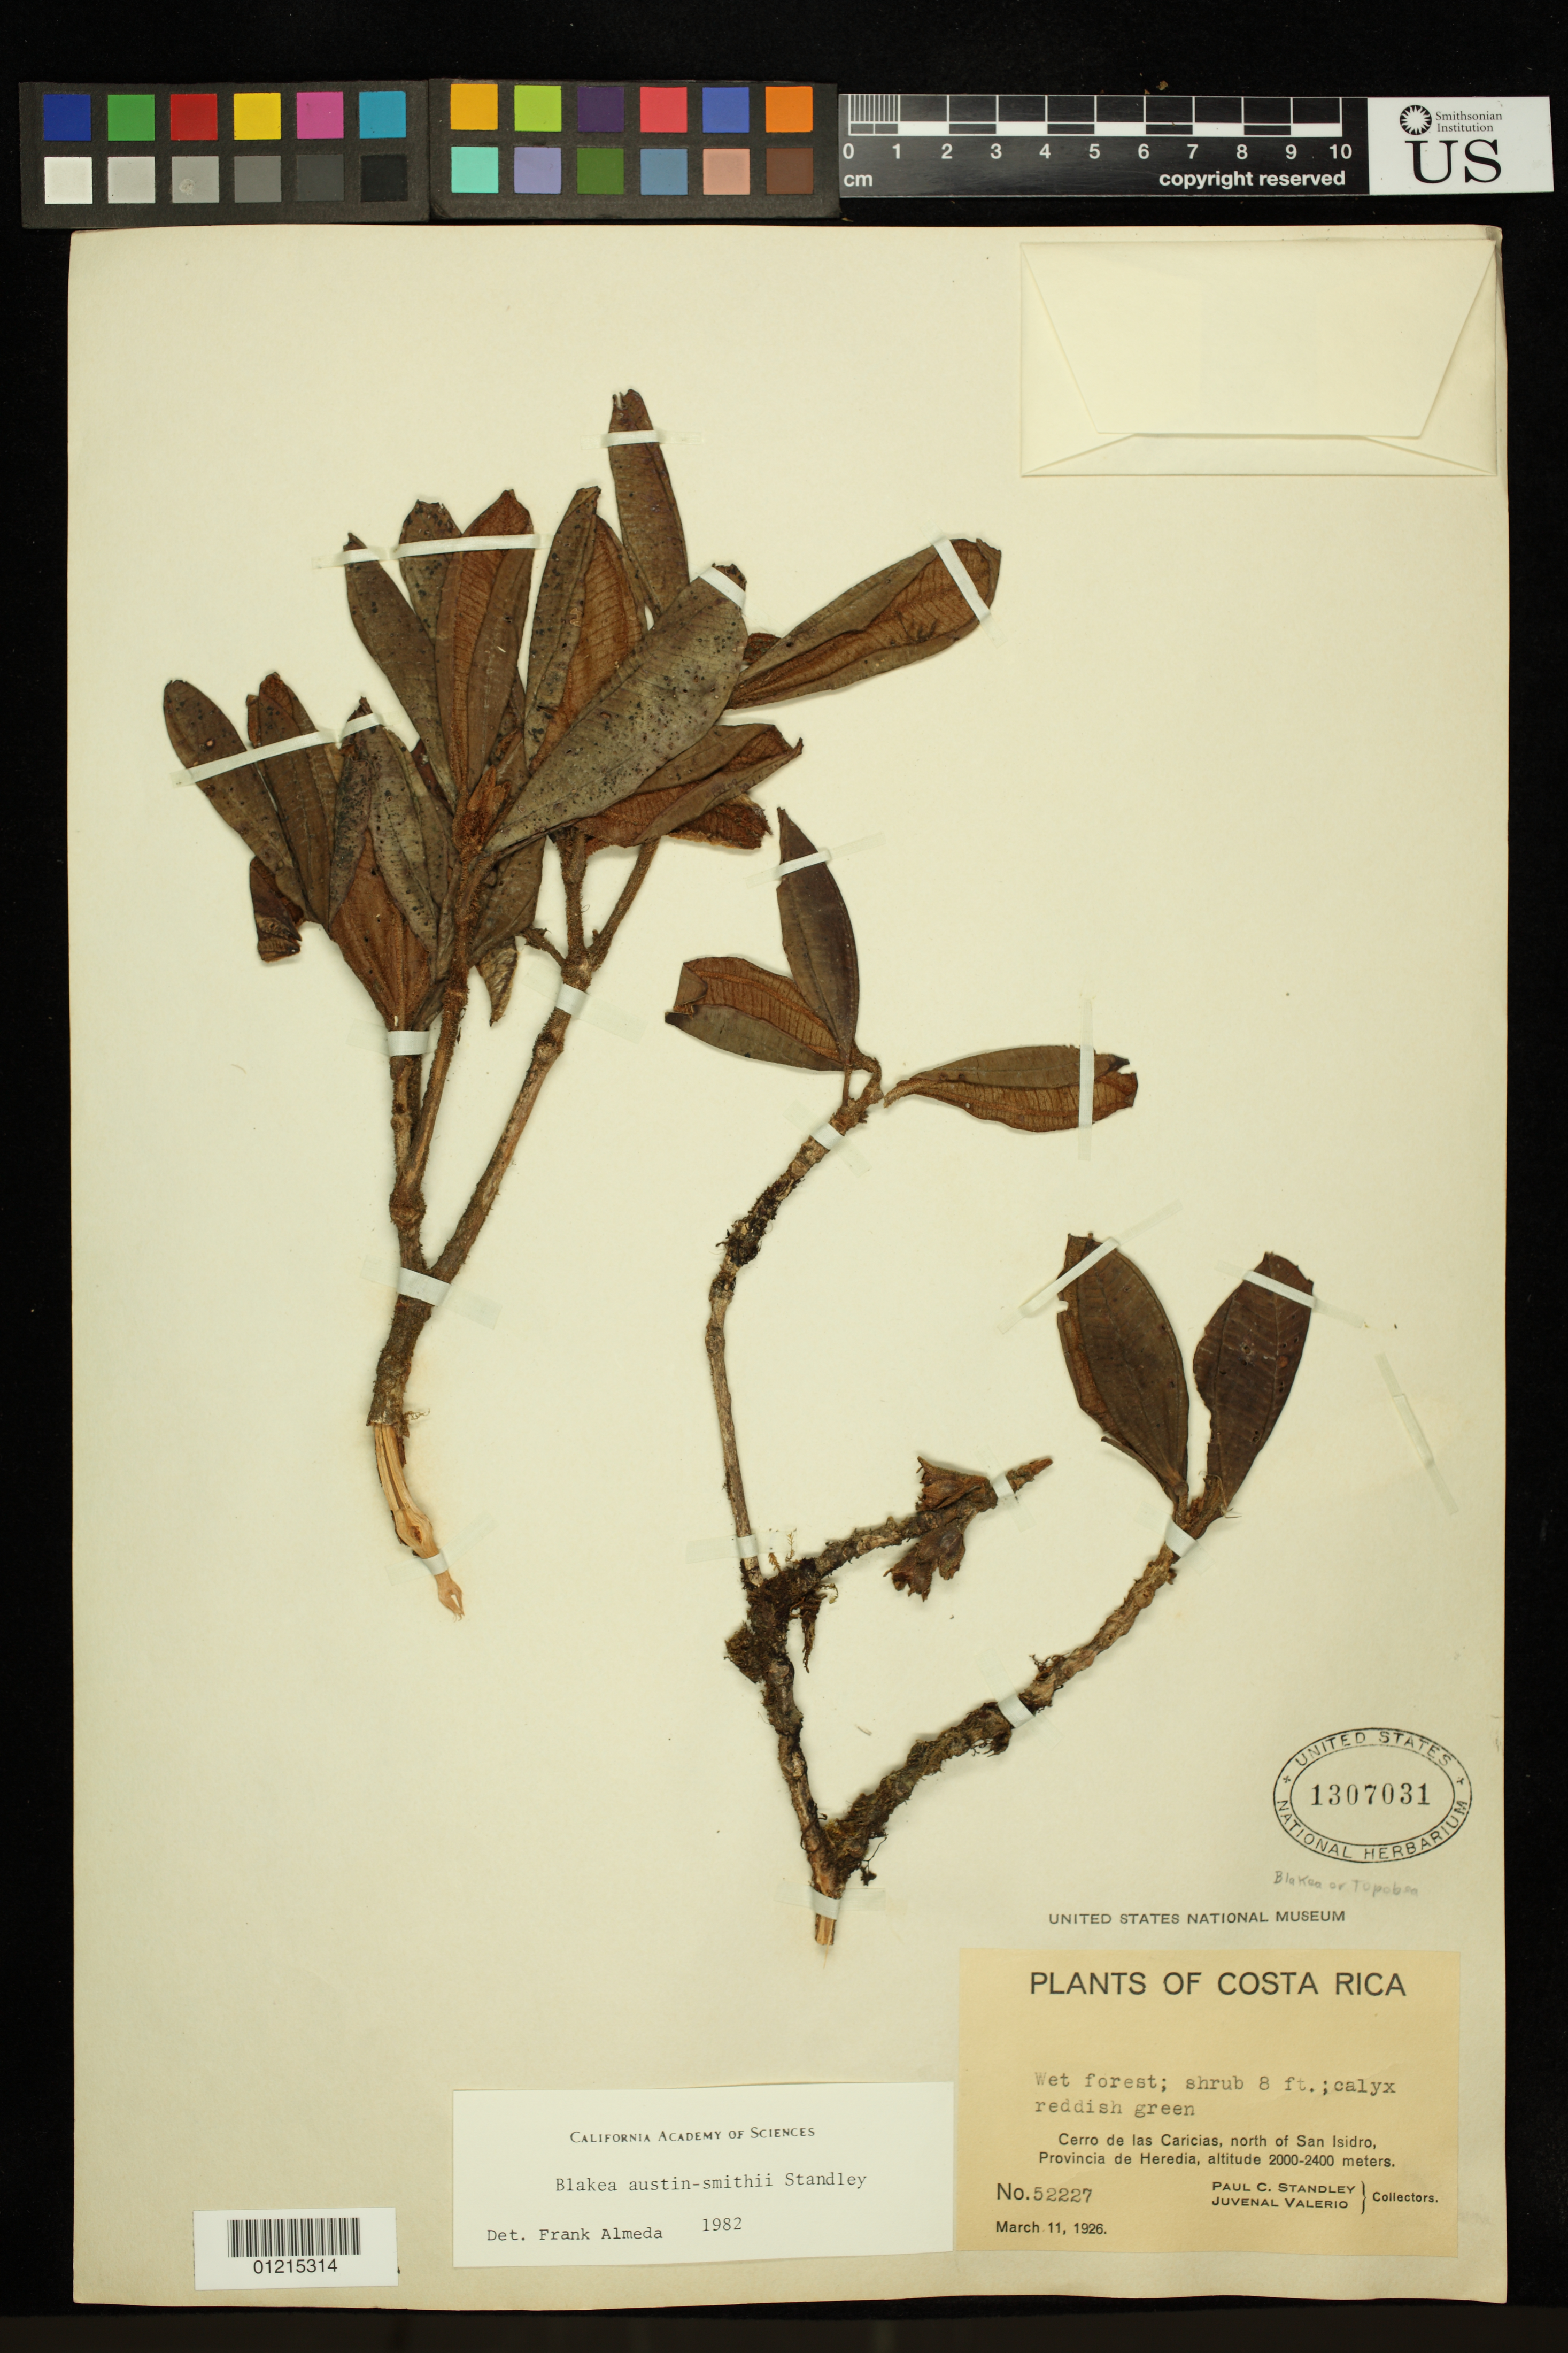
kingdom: Plantae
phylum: Tracheophyta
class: Magnoliopsida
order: Myrtales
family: Melastomataceae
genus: Blakea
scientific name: Blakea austin-smithii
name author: Standl.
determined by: Almeda, F.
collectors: P. C. Standley & J. Valerio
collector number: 52227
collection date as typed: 11 Mar 1926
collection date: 1926-03-11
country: Costa Rica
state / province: Heredia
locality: Cerro de las Caricias, N of San Isidro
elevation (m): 2000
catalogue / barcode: US 1307031